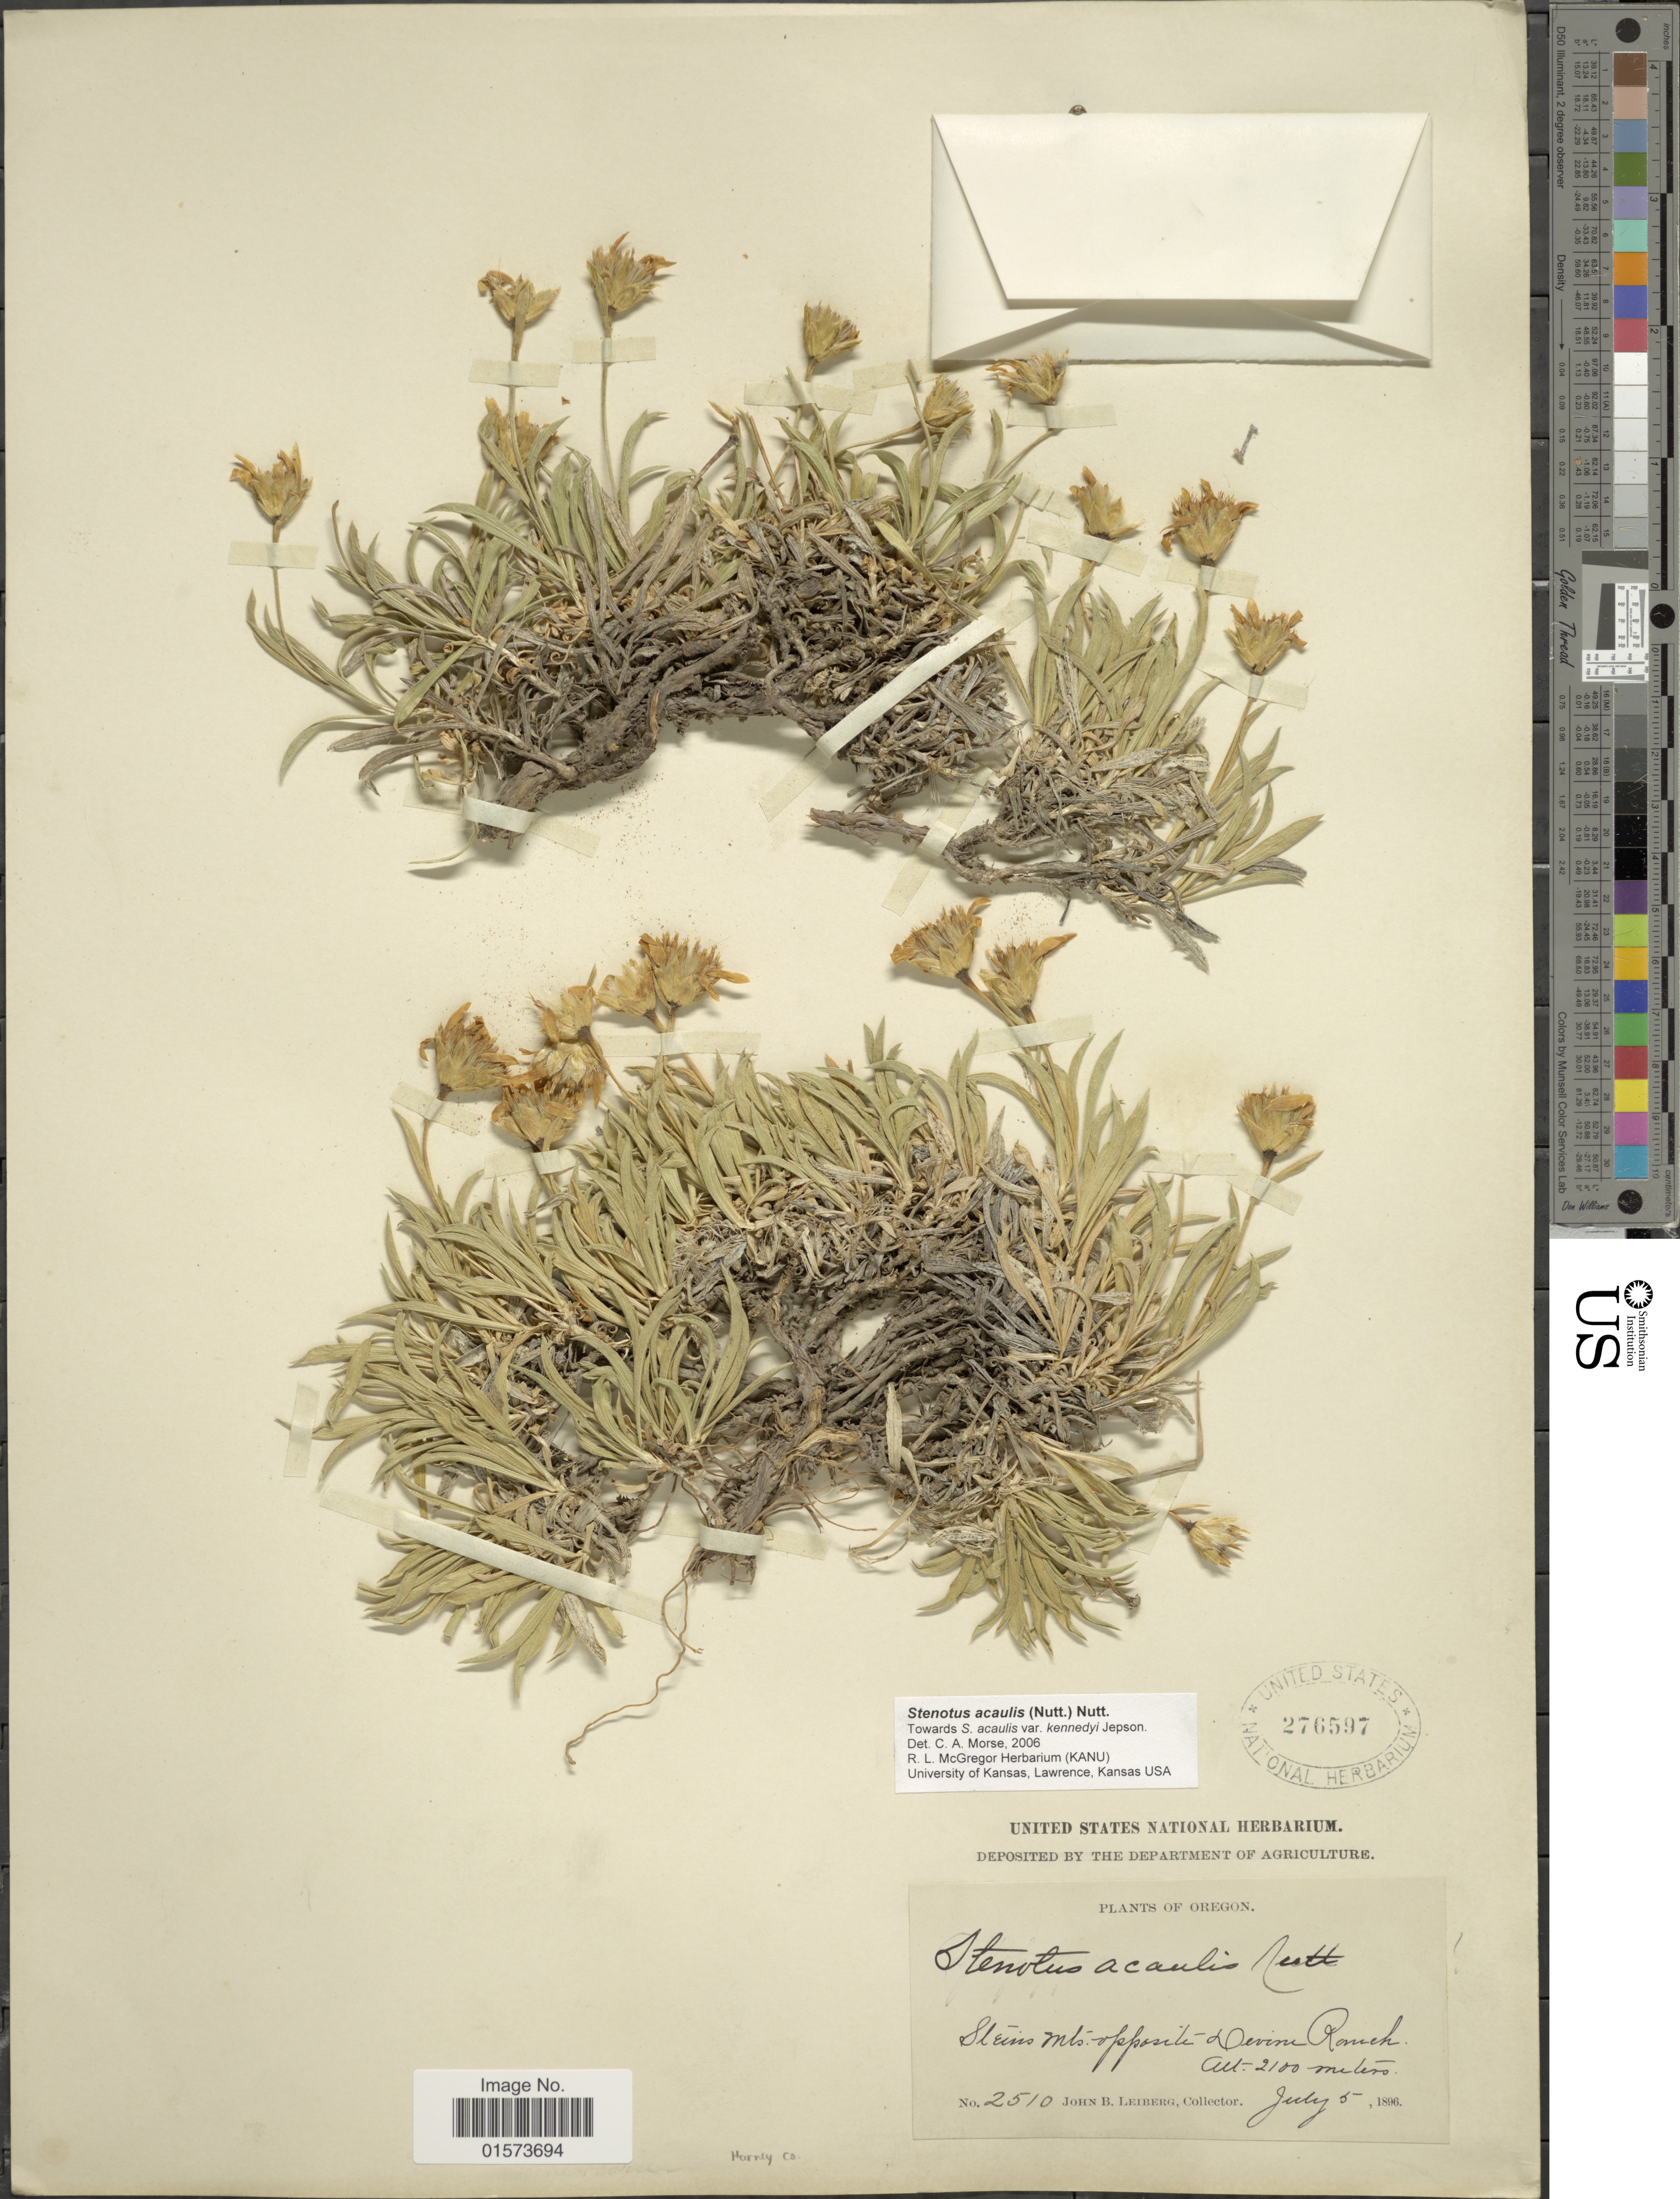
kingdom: Plantae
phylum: Tracheophyta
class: Magnoliopsida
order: Asterales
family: Asteraceae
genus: Stenotus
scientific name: Stenotus acaulis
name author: (Nutt.) Nutt.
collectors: J. B. Leiberg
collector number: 2510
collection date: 1896-07-05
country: United States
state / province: Oregon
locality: Sterns Mts. opposite Devine Ranch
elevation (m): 2100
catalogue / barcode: US 2765987